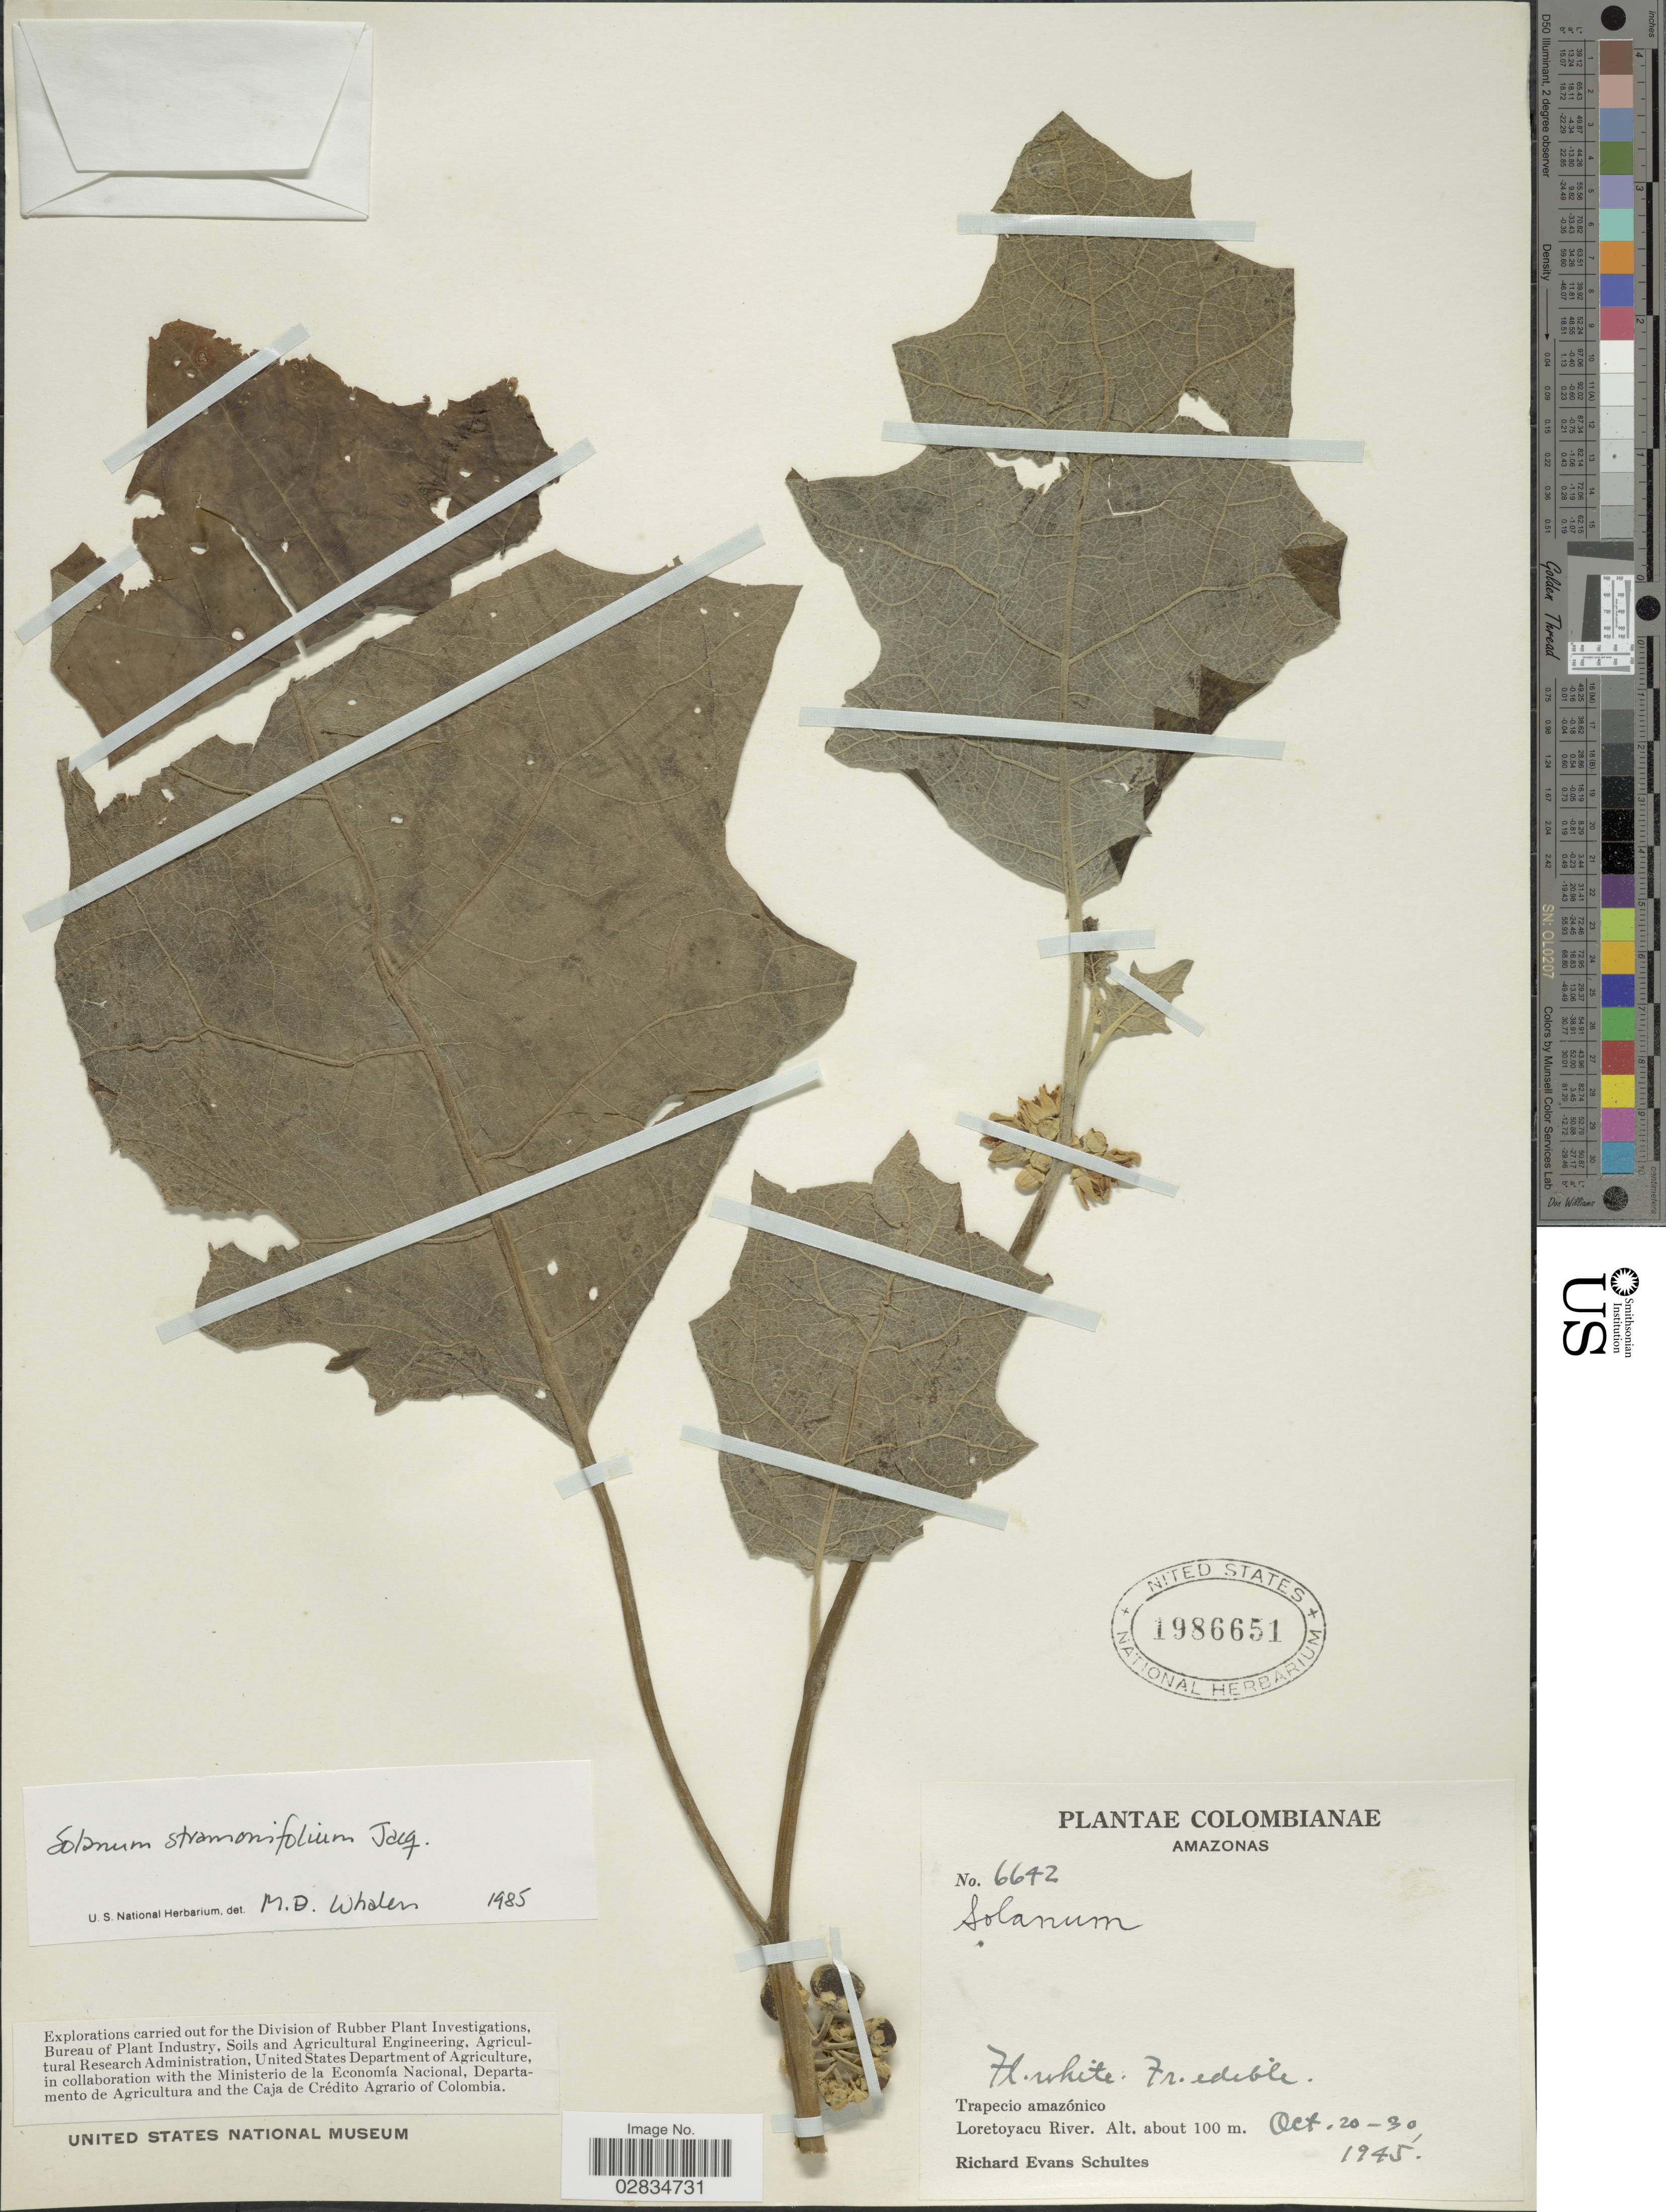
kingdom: Plantae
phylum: Tracheophyta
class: Magnoliopsida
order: Solanales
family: Solanaceae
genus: Solanum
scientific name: Solanum stramoniifolium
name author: Jacq.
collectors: R. E. Schultes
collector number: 6642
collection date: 1945-10-20/1945-10-30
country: Colombia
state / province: Amazônas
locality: Trapecio amazónico, Loretoyacu River.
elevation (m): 100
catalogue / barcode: US 1986651